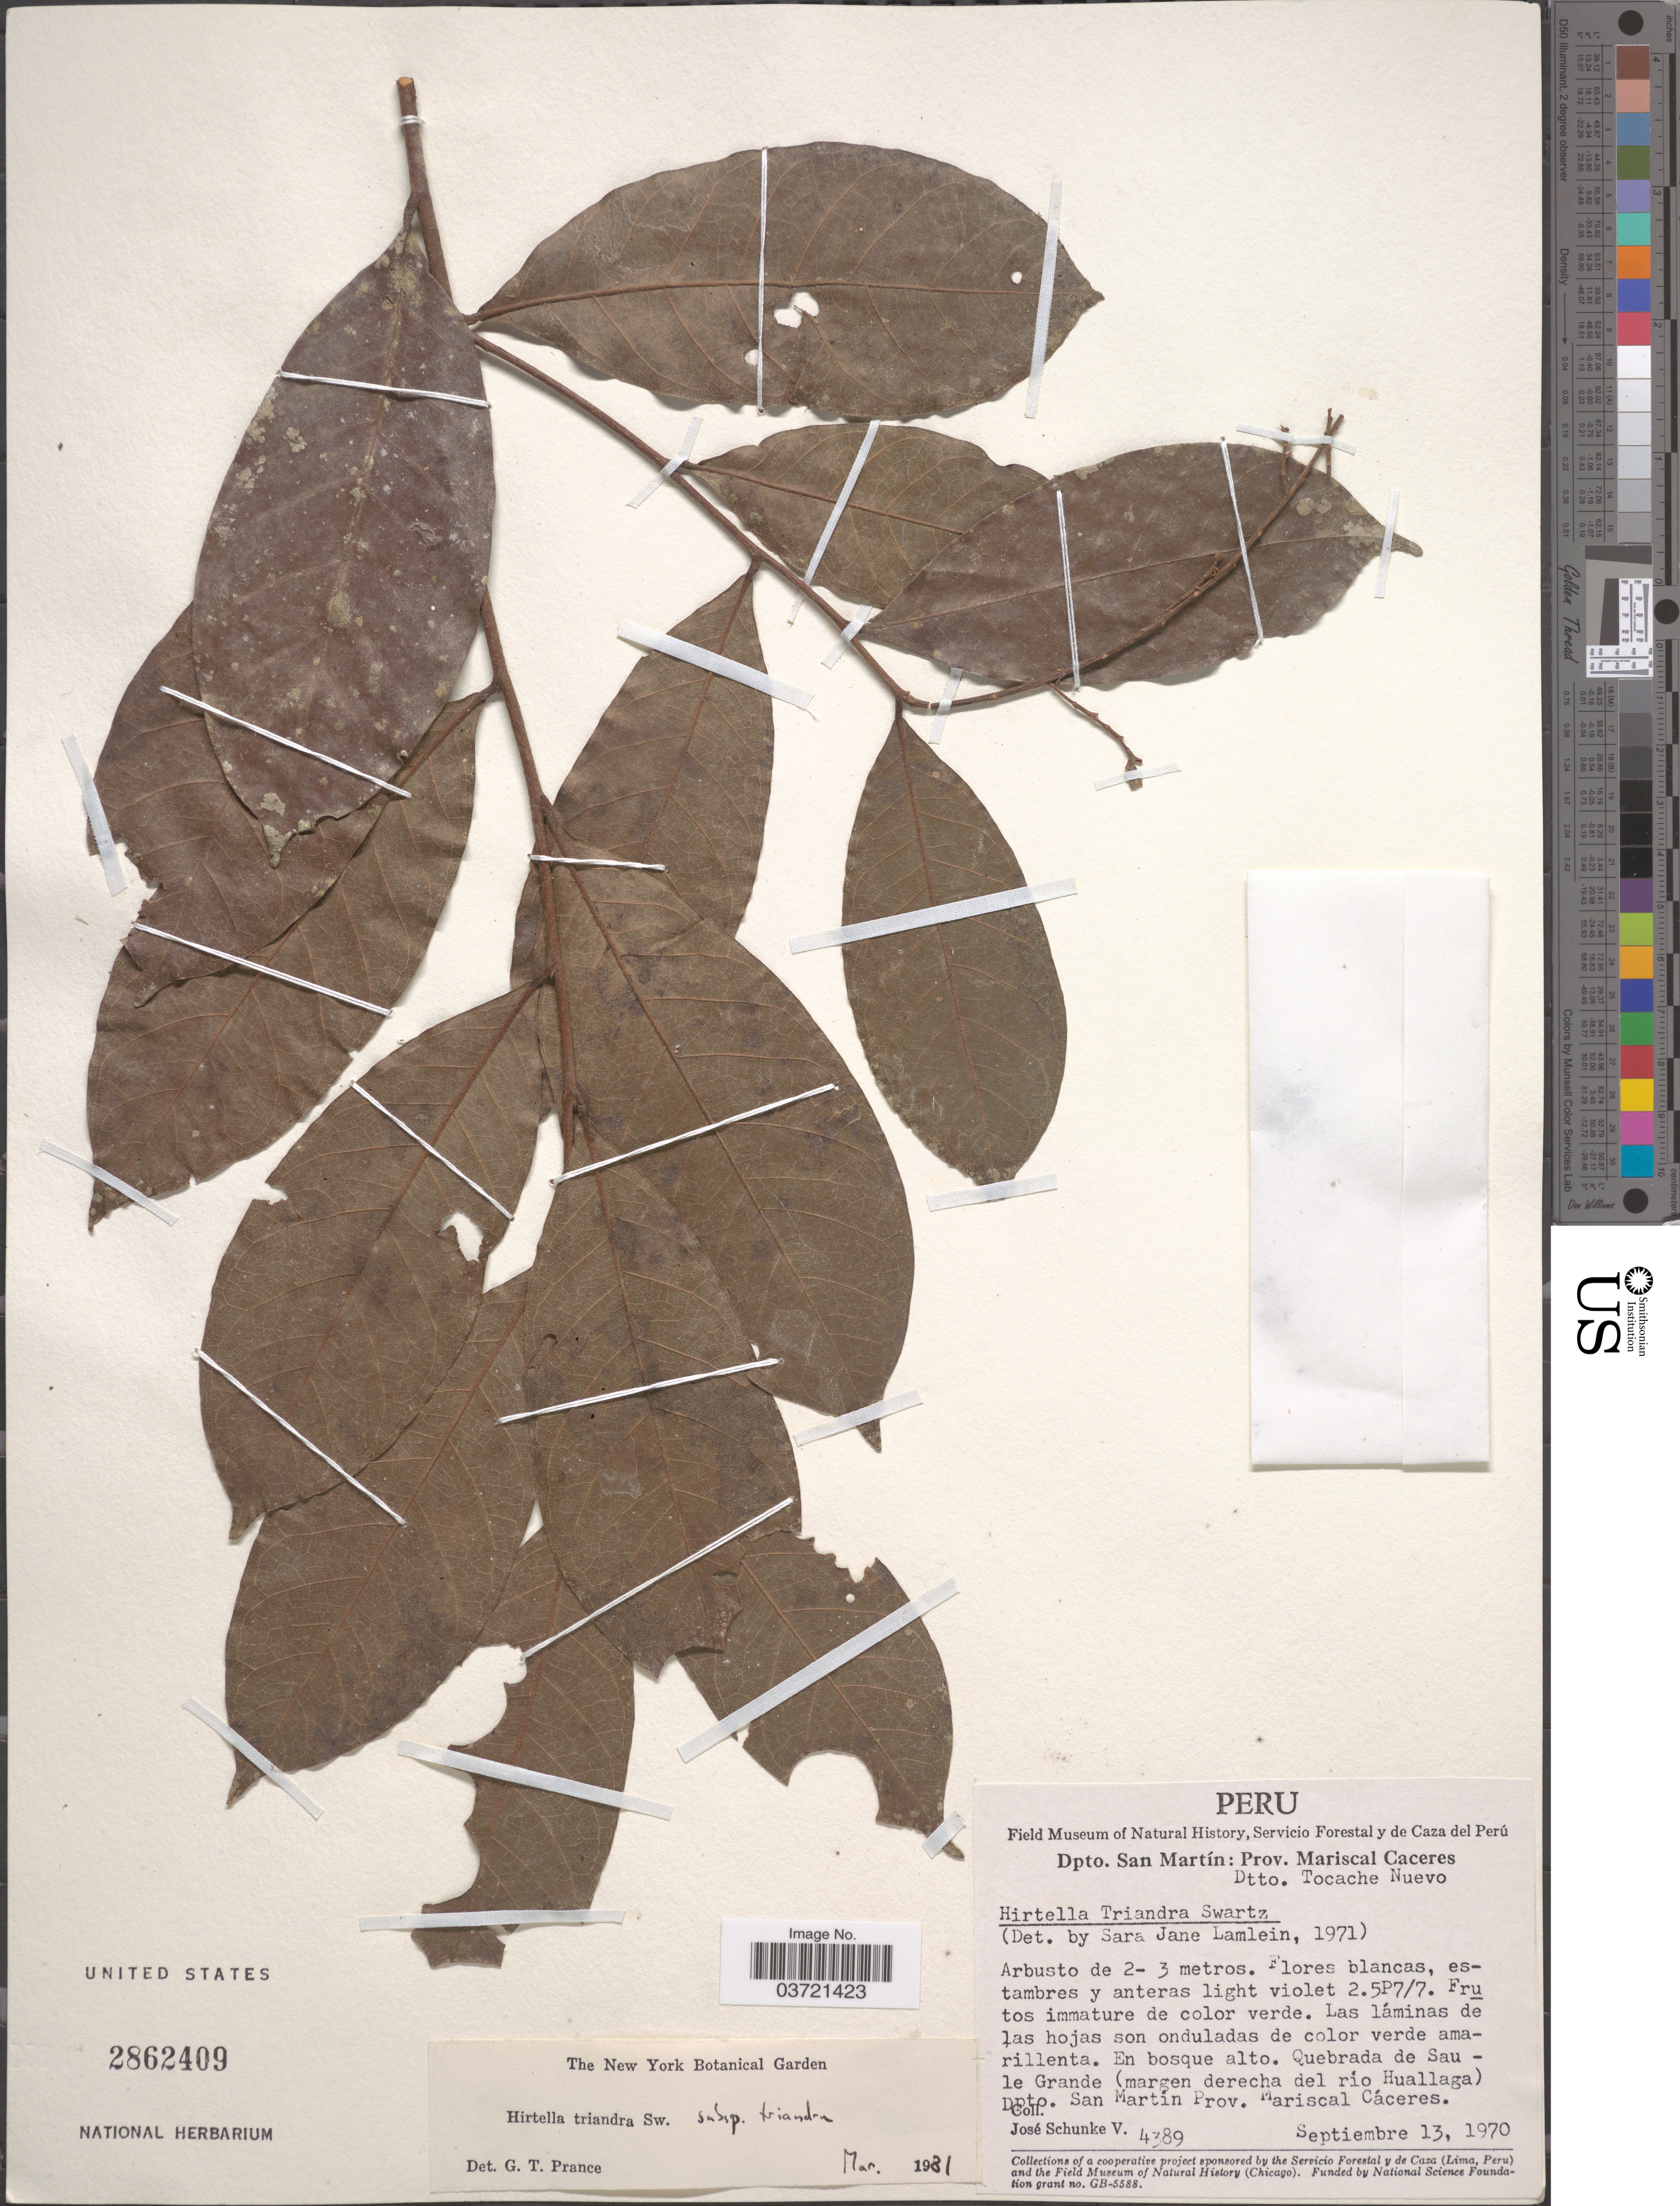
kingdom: Plantae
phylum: Tracheophyta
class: Magnoliopsida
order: Malpighiales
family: Chrysobalanaceae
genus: Hirtella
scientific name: Hirtella triandra subsp. triandra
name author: Sw.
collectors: J. Schunke Vigo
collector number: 4389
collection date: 1970-09-13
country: Peru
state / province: San Martín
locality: Dpto. San Martín: Prov. Mariscal Caceres. Dtto. Tocache Nuevo. Quebrada de Saule Grande (margen derecha del río Huallaga) Dpto. San Martín. Prov. Mariscal Cáceres.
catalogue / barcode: US 2862409